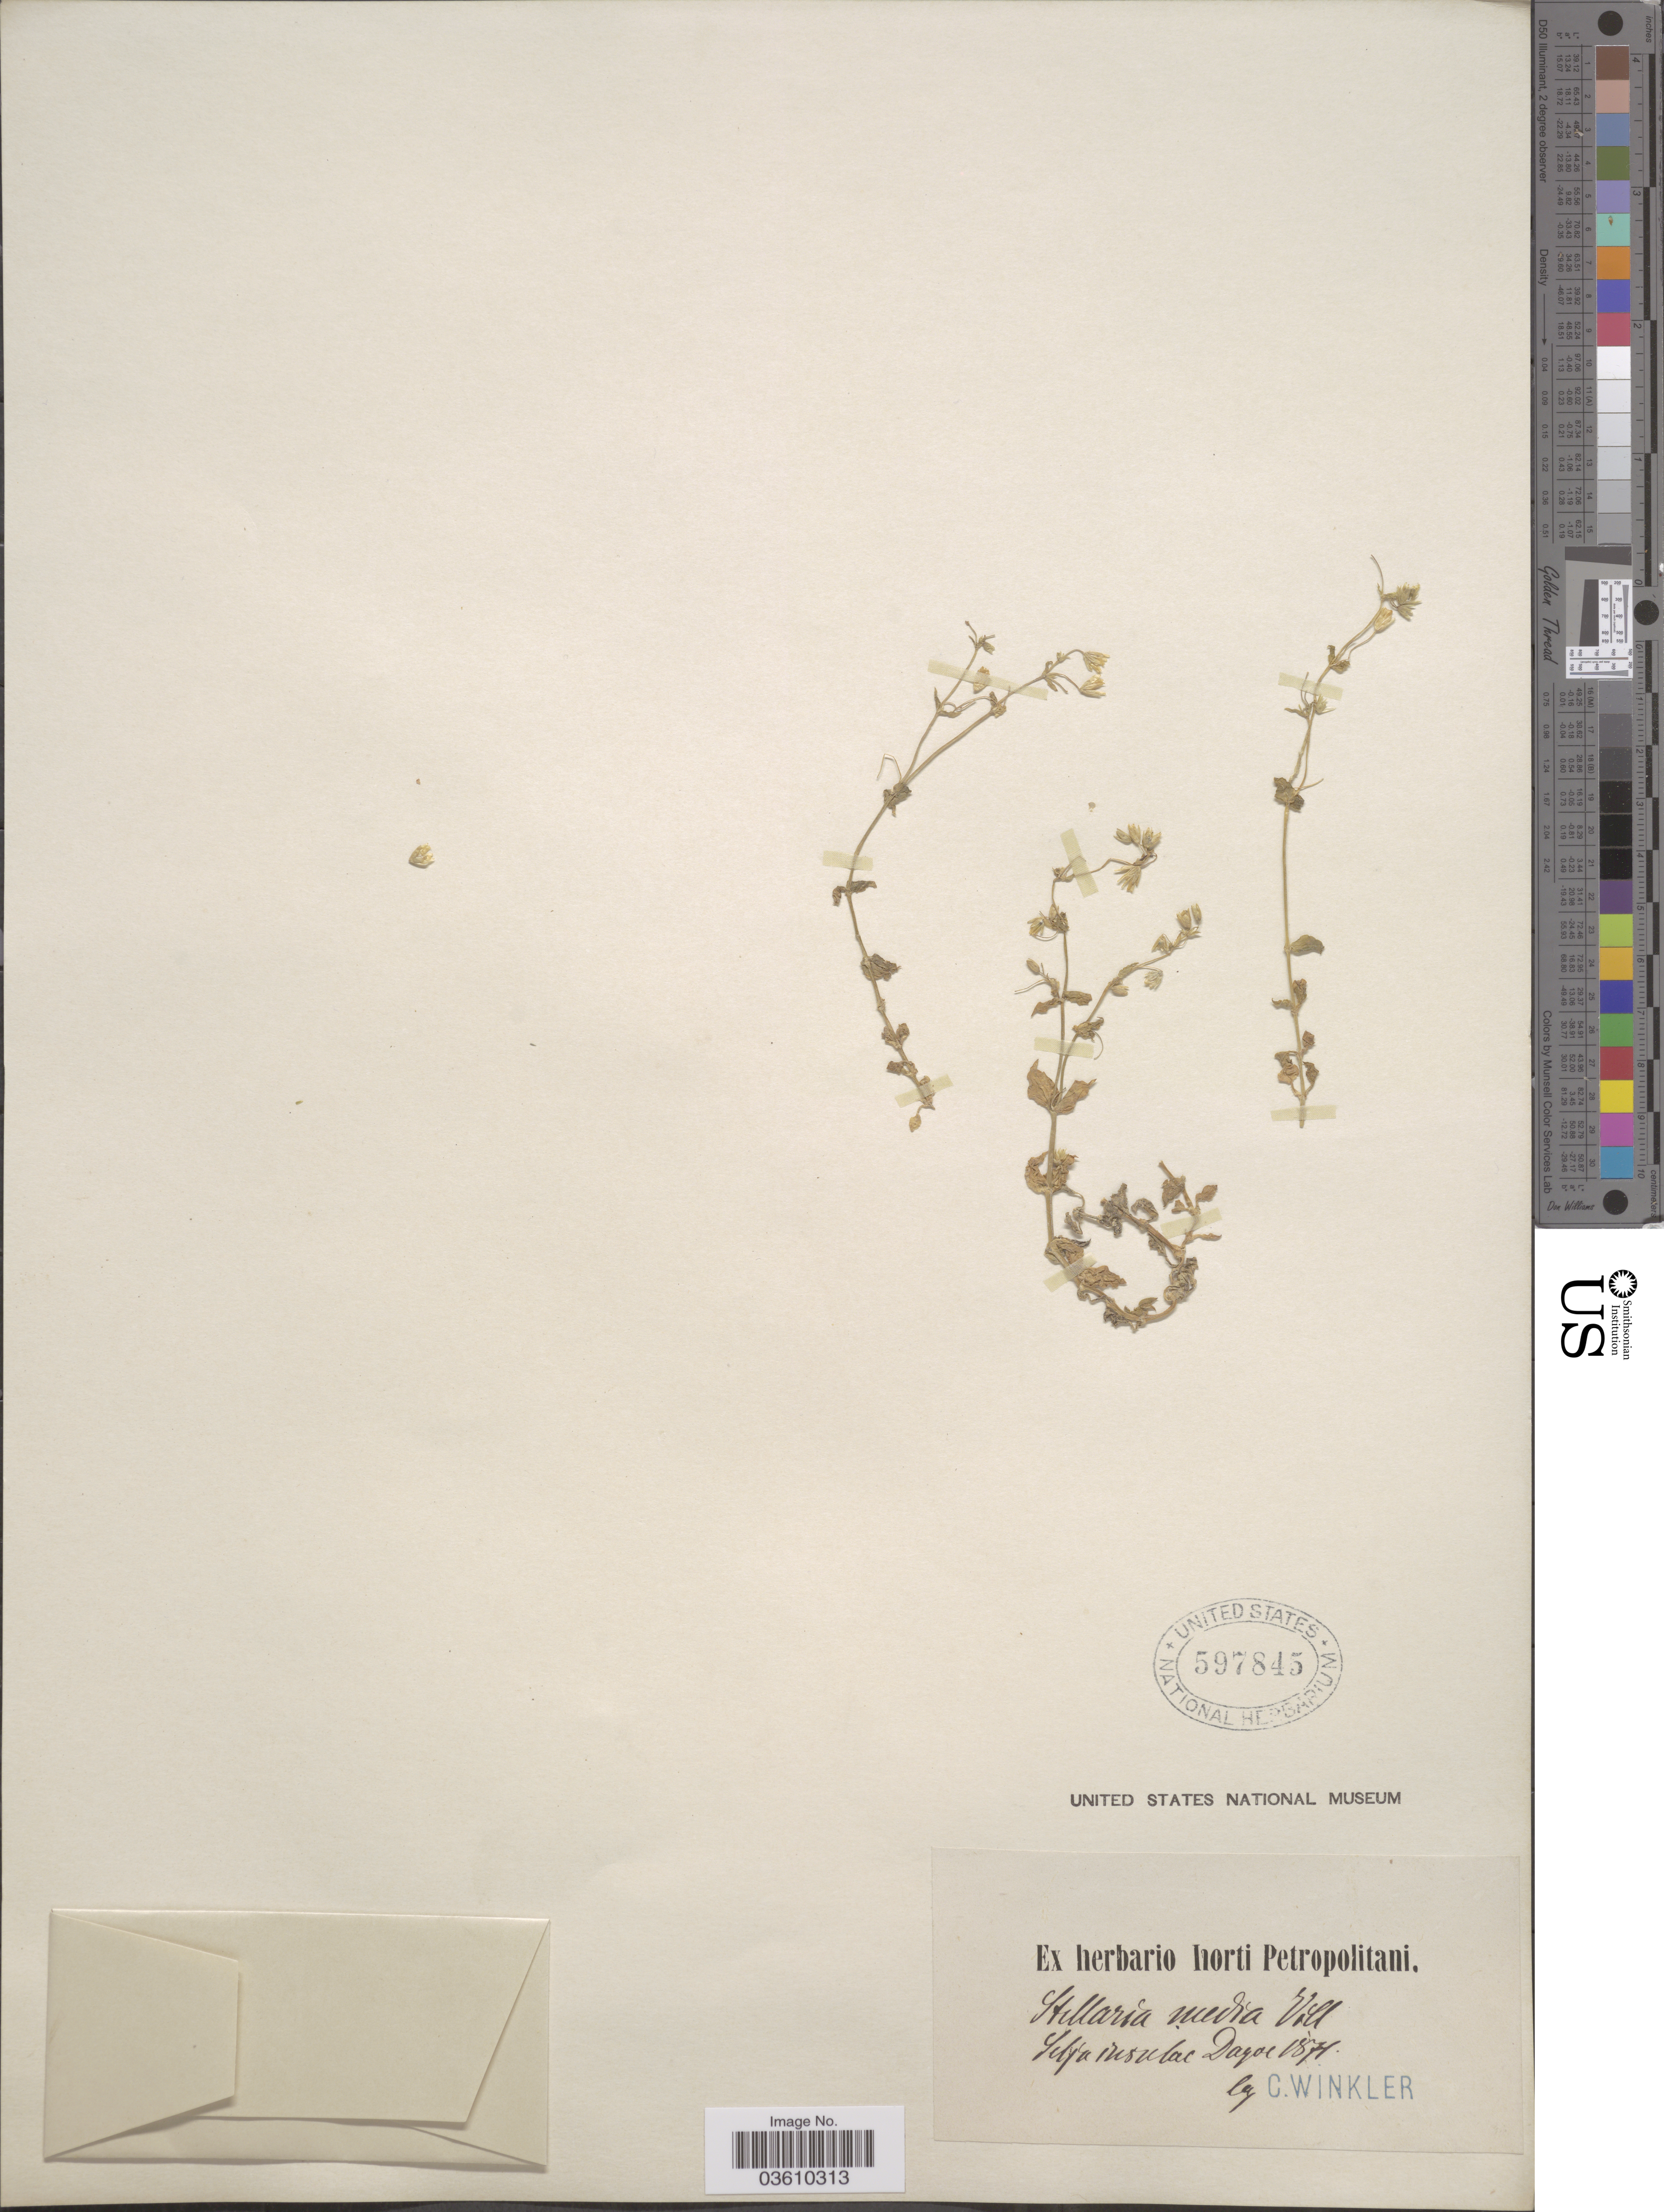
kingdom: Plantae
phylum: Tracheophyta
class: Magnoliopsida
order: Caryophyllales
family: Caryophyllaceae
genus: Stellaria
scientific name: Stellaria media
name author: (L.) Vill.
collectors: C. G. A. Winkler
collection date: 1874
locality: Selfa insulac Dagoe. [interpreted]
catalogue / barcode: US 597845